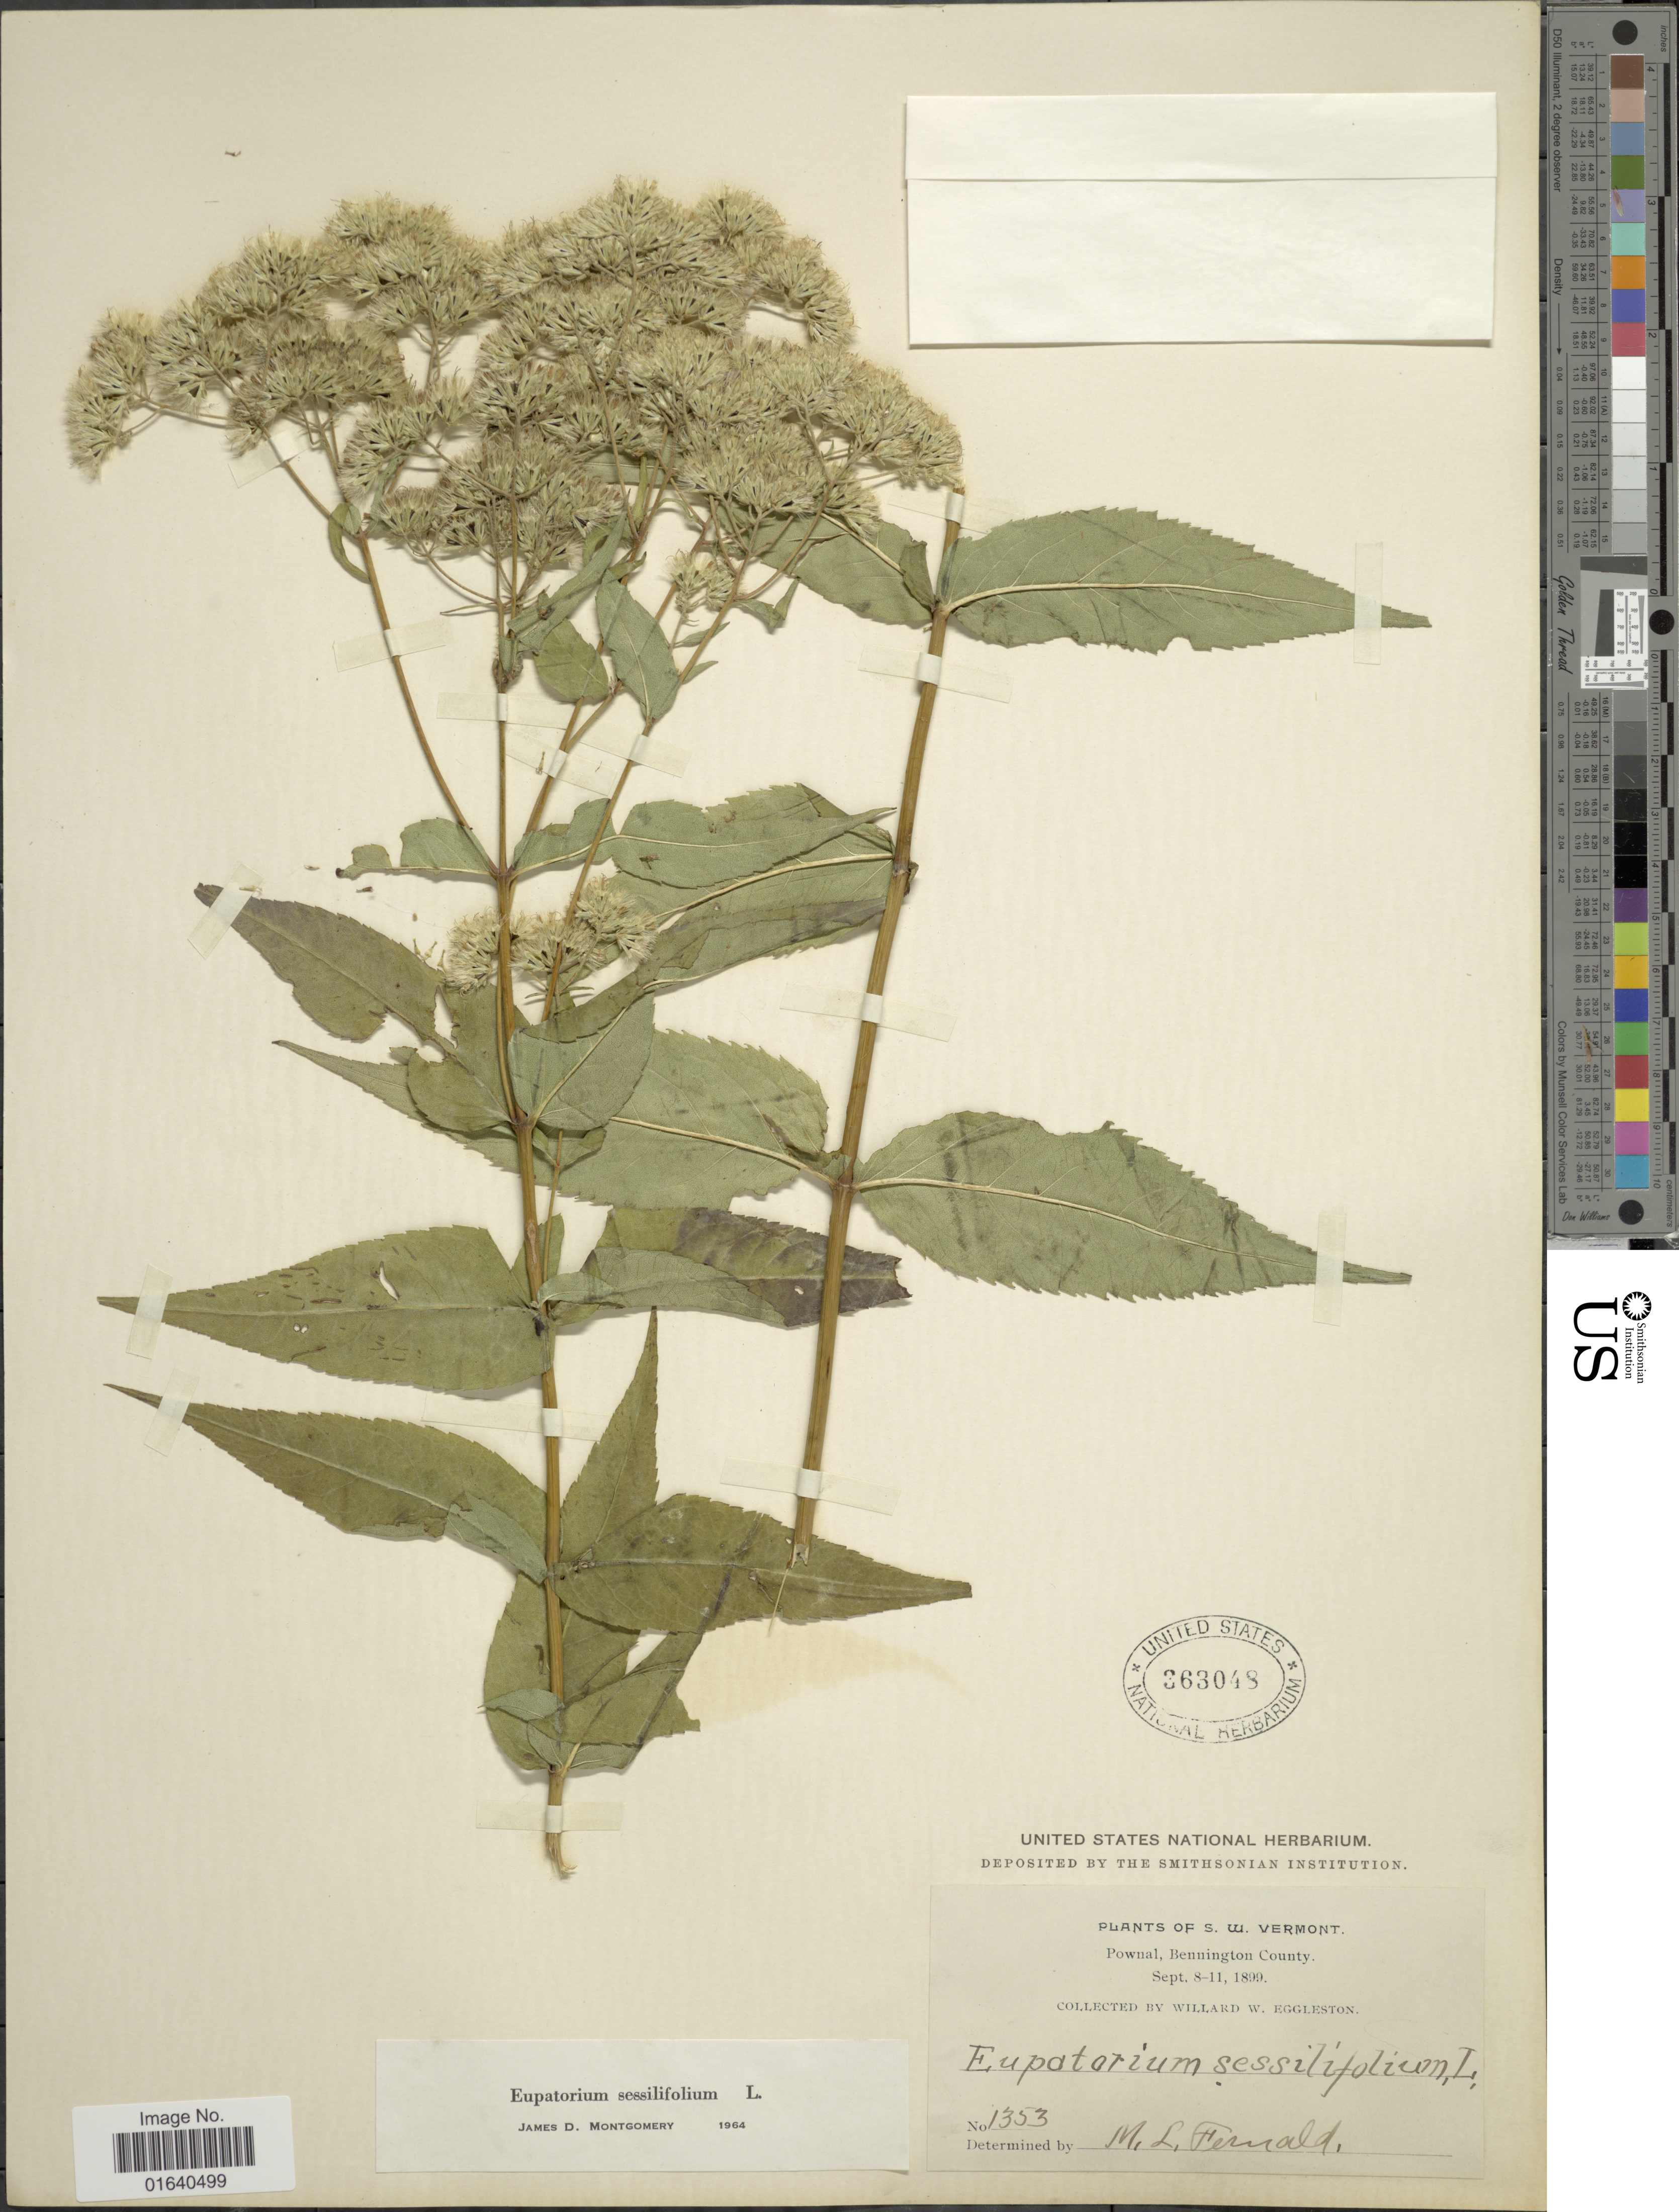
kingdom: Plantae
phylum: Tracheophyta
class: Magnoliopsida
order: Asterales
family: Asteraceae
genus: Eupatorium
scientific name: Eupatorium sessilifolium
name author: L.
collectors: W. W. Eggleston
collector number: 1353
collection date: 1899-09-08/1899-09-11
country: United States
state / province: Vermont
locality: S.W. Vermont, Pownal, bennington County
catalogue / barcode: US 363048